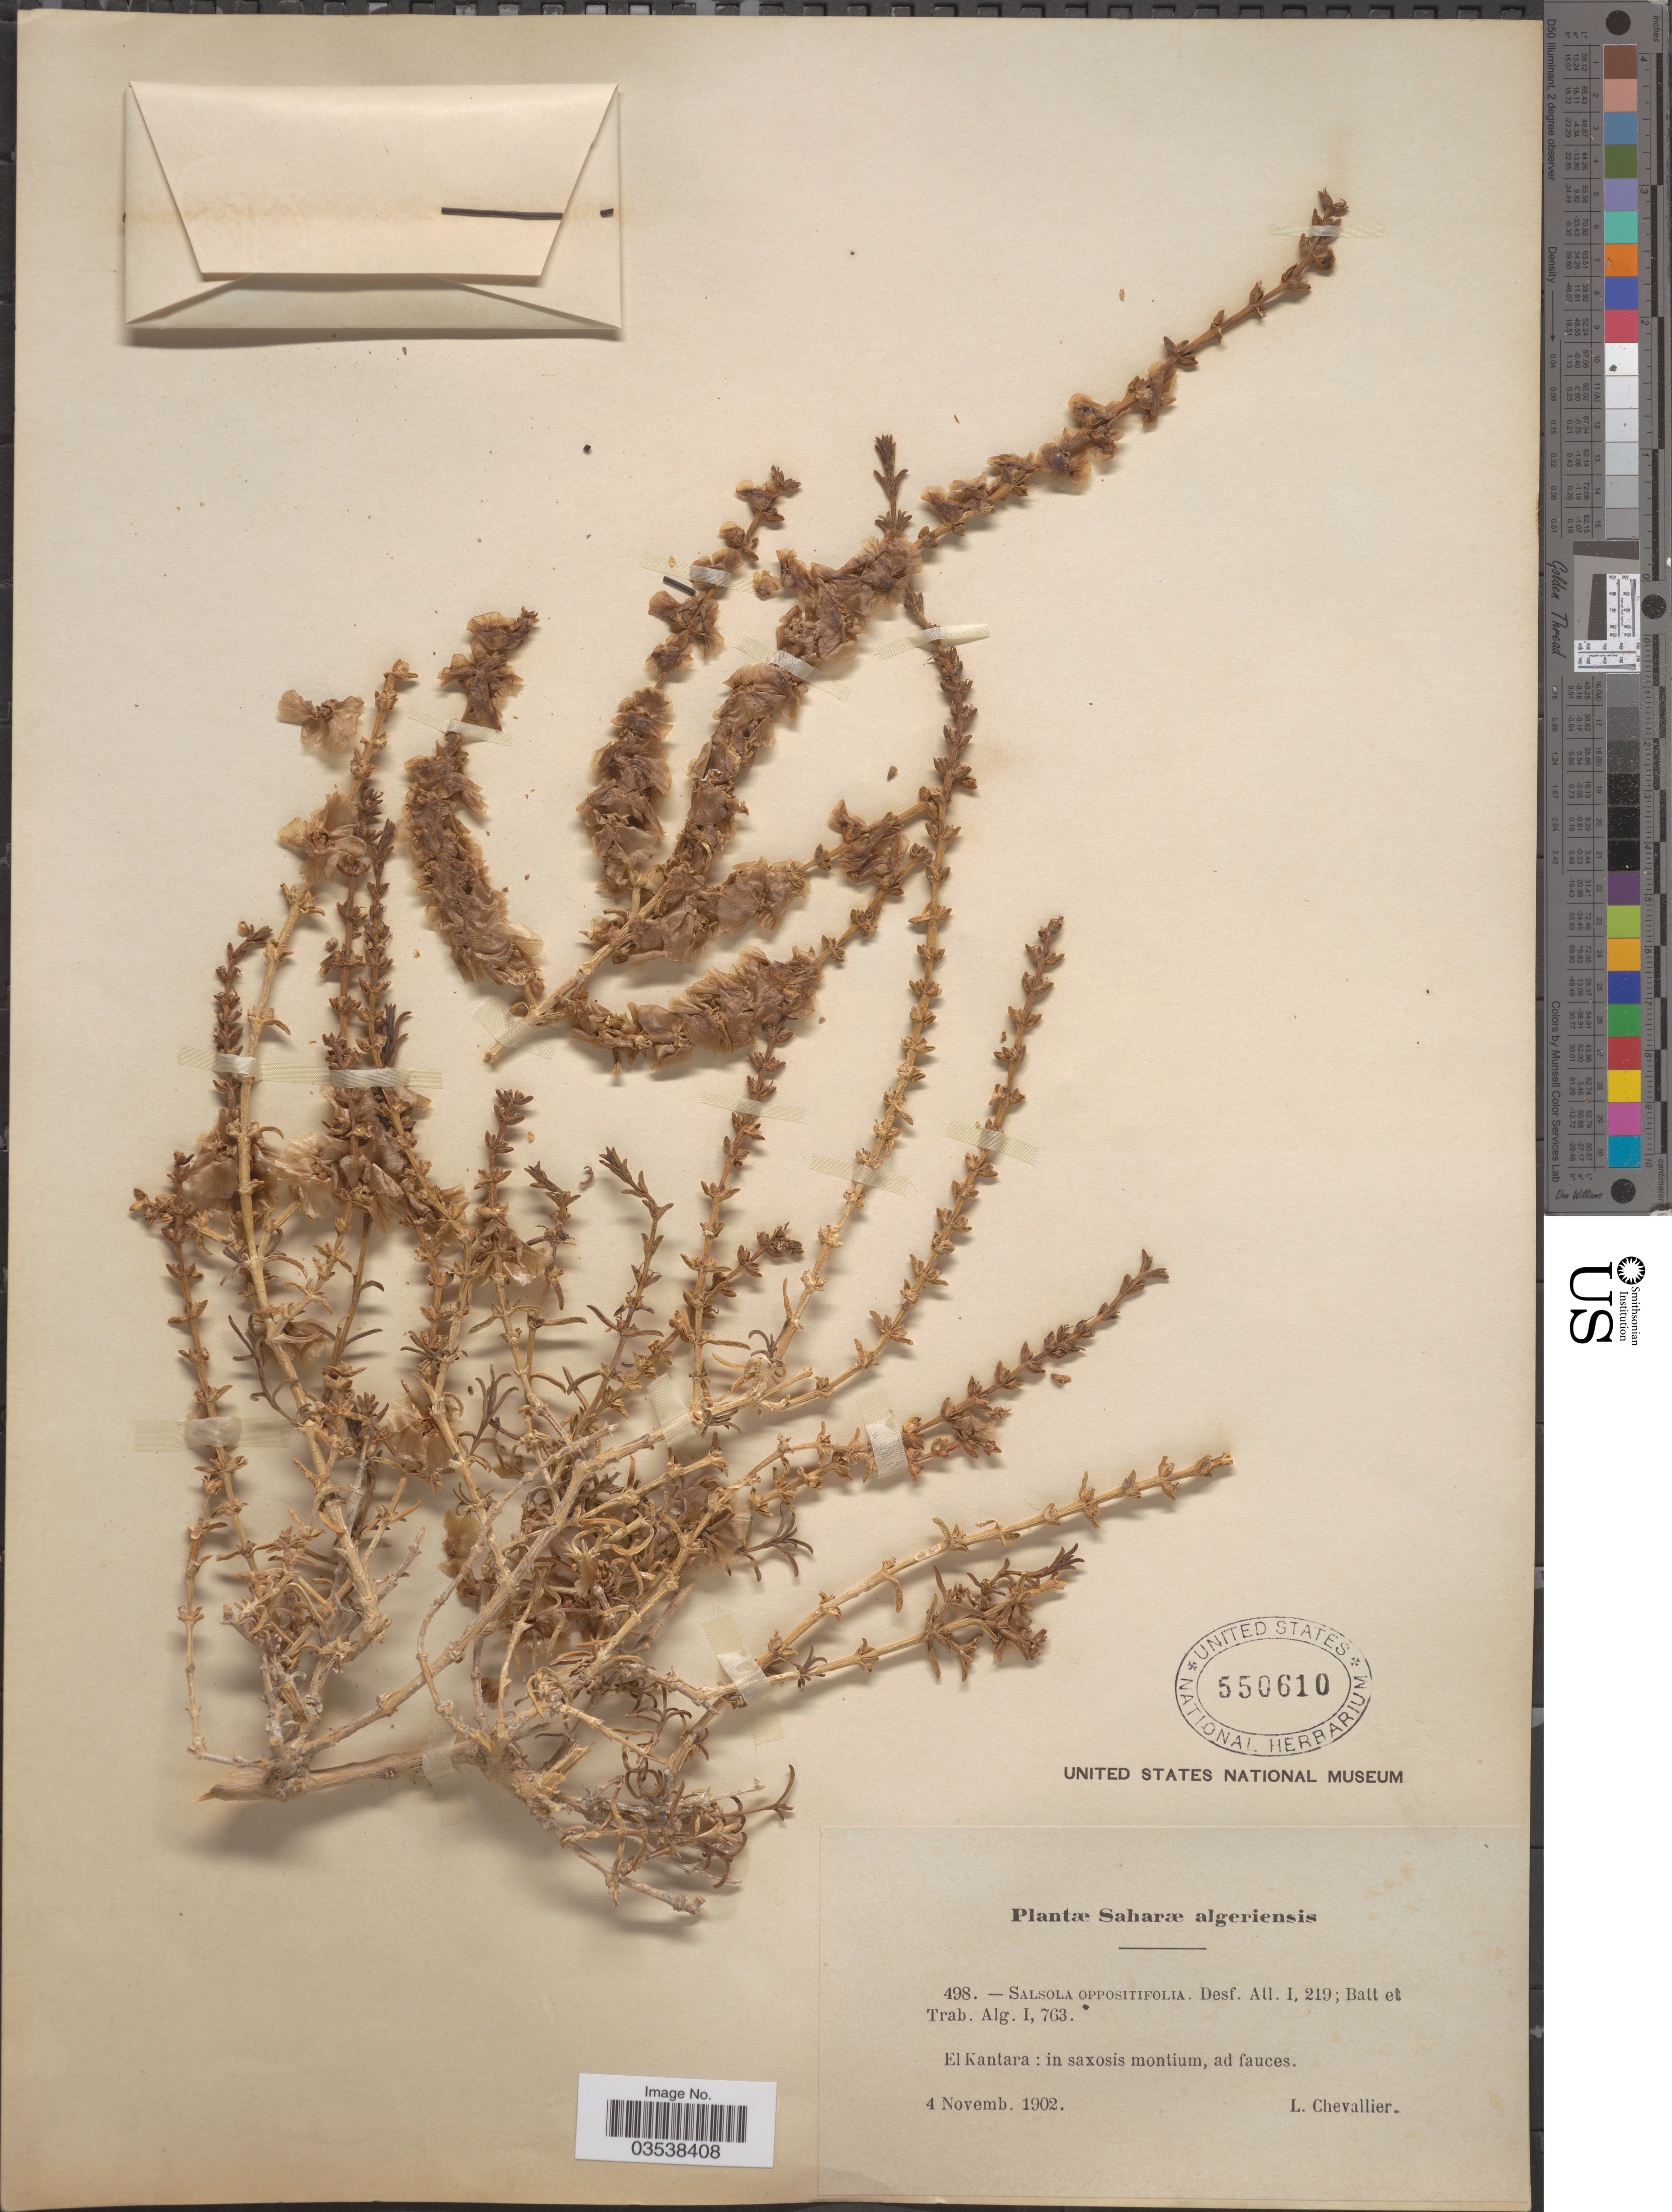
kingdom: Plantae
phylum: Tracheophyta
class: Magnoliopsida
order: Caryophyllales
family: Amaranthaceae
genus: Soda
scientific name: Soda oppositifolia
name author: (Desf.) Akhani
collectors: L. Chevallier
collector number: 498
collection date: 1902-11-04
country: Algeria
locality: Saharæ algeriensis. El Kantara: in saxosis montium, ad fauces.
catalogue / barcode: US 550610